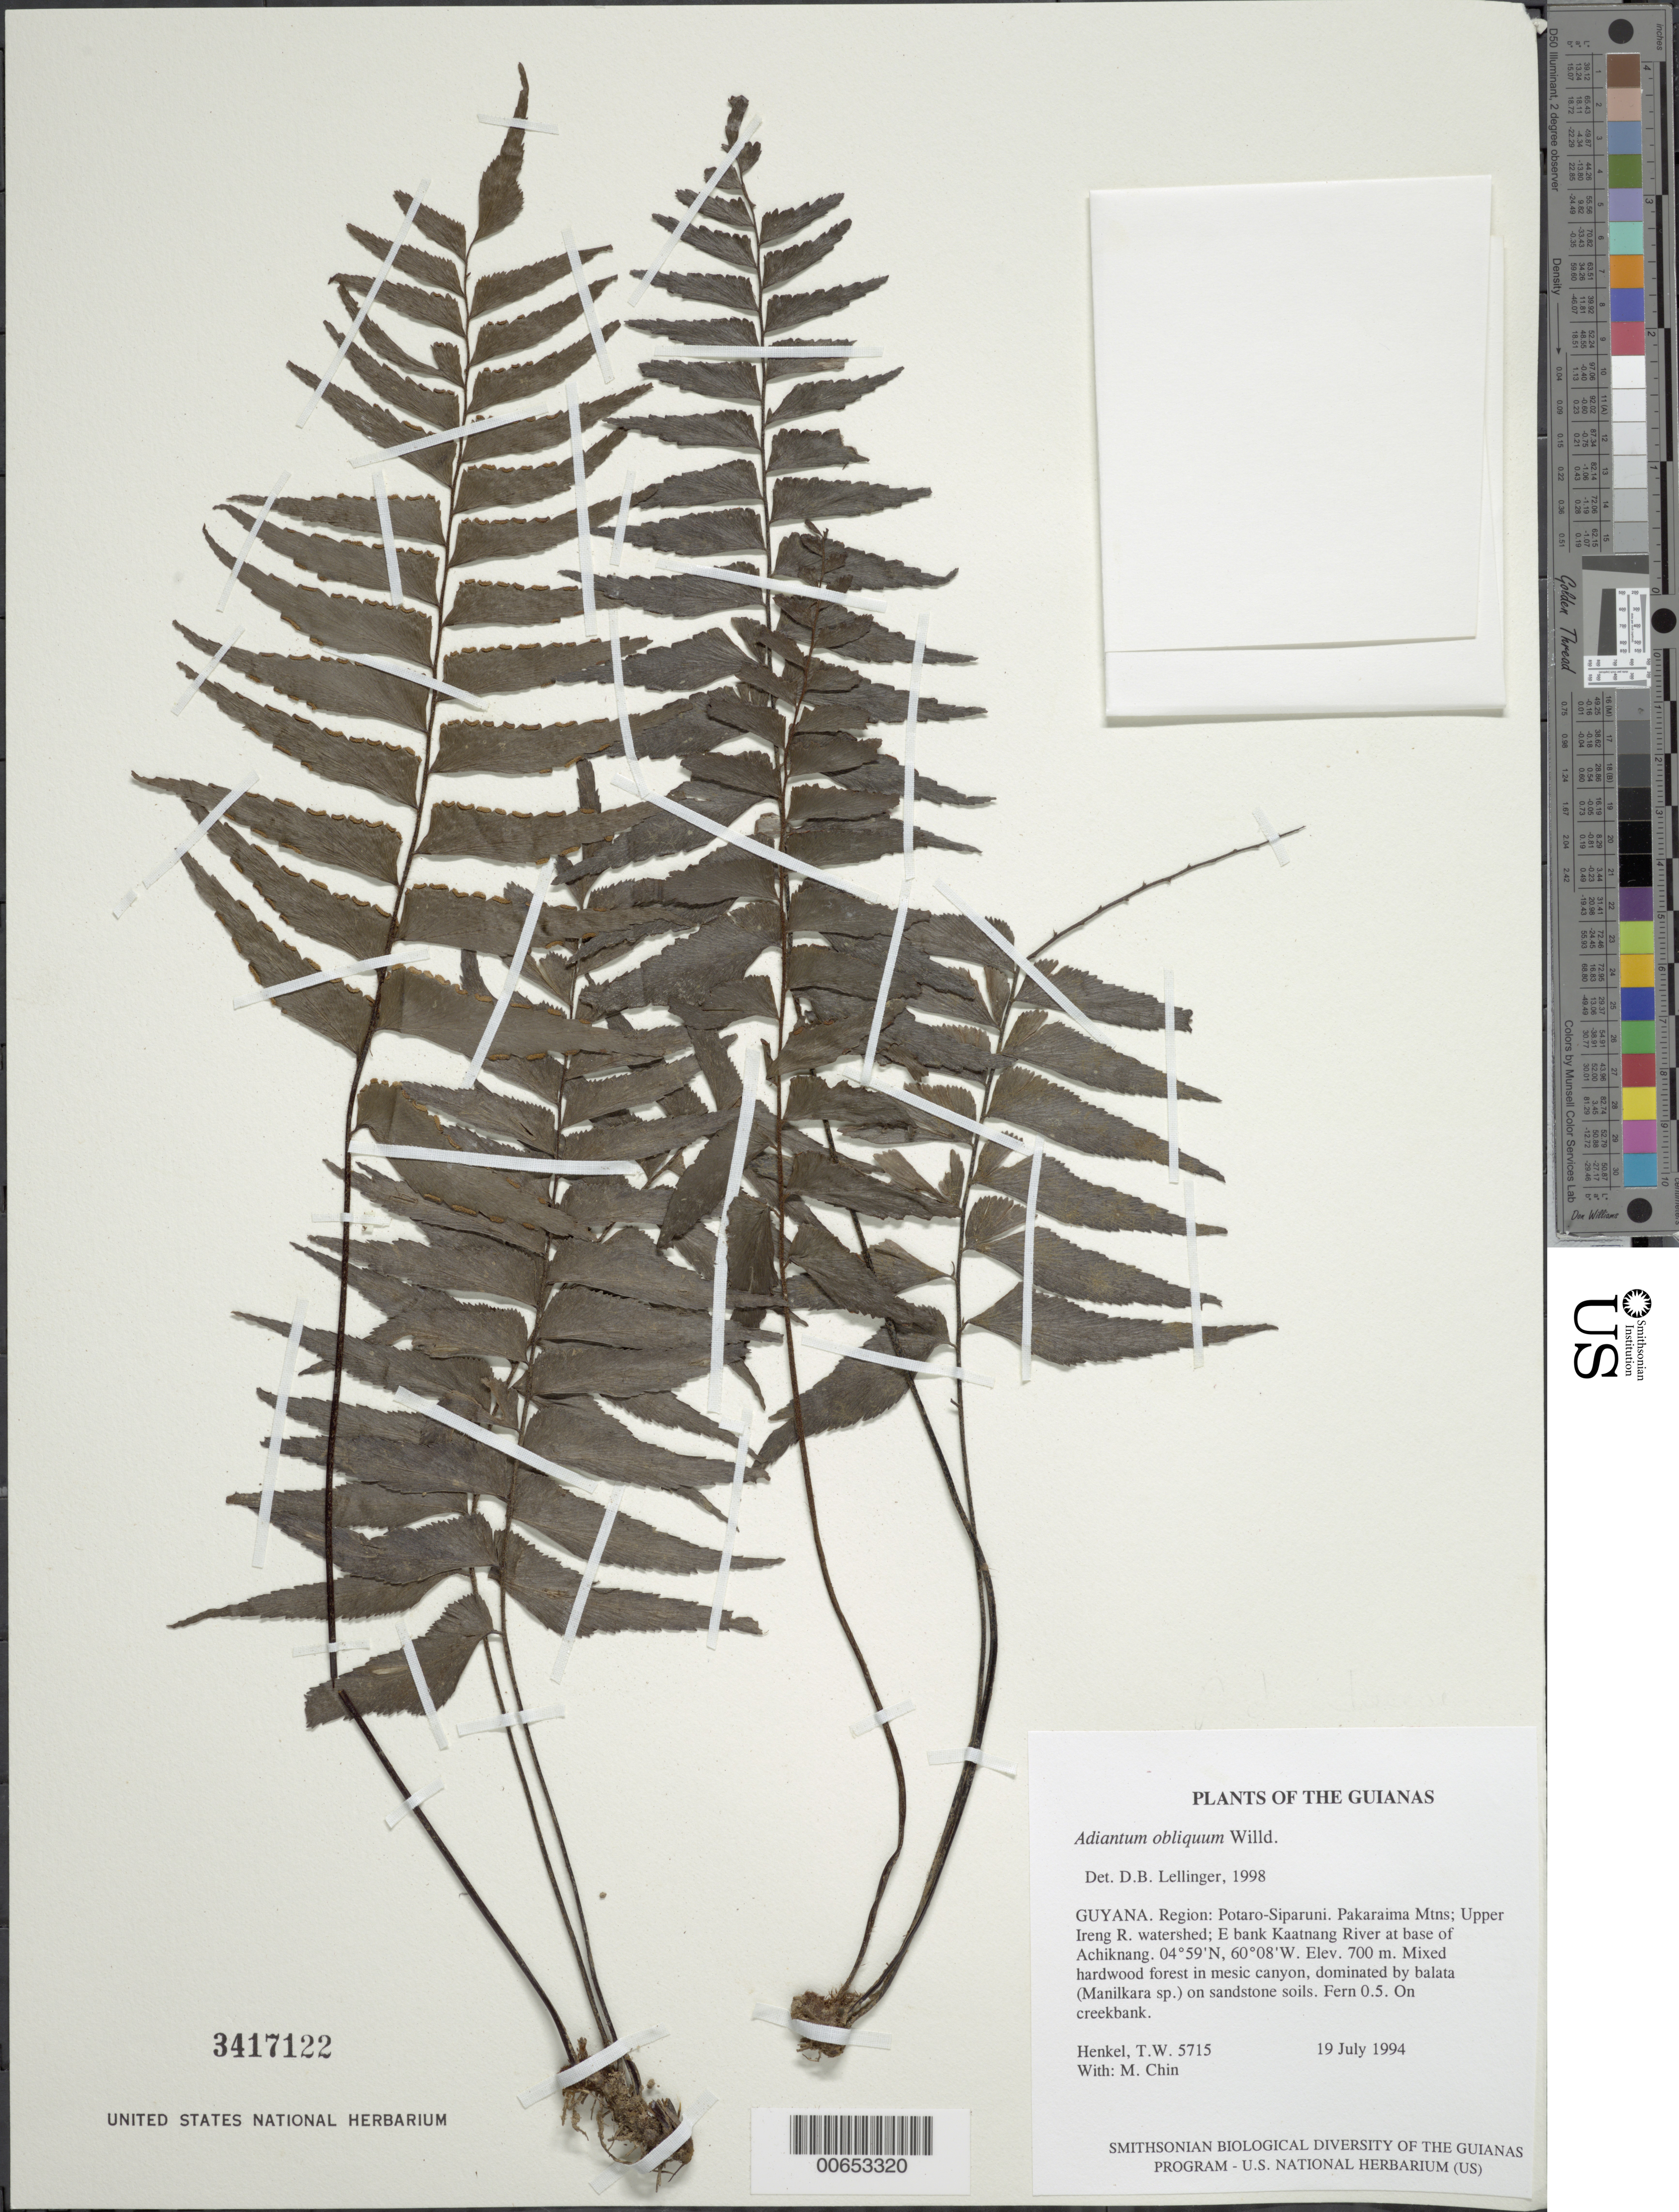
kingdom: Plantae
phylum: Tracheophyta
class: Polypodiopsida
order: Polypodiales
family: Pteridaceae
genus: Adiantum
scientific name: Adiantum obliquum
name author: Willd.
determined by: Lellinger, David B., (BOT), Smithsonian Institution - National Museum of Natural History (UNITED STATES)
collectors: T. Henkel & M. Chin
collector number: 5715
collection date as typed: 19 July 1994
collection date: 1994-07-19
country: Guyana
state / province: Potaro-Siparuni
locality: Pakaraima Mtns; Upper Ireng R. watershed; E bank Kaatnang River at base of Achiknang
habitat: Mixed hardwood forest in mesic canyon, dominated by balata (Manilkara sp.) on sandstone soils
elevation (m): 700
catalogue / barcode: US 3417122